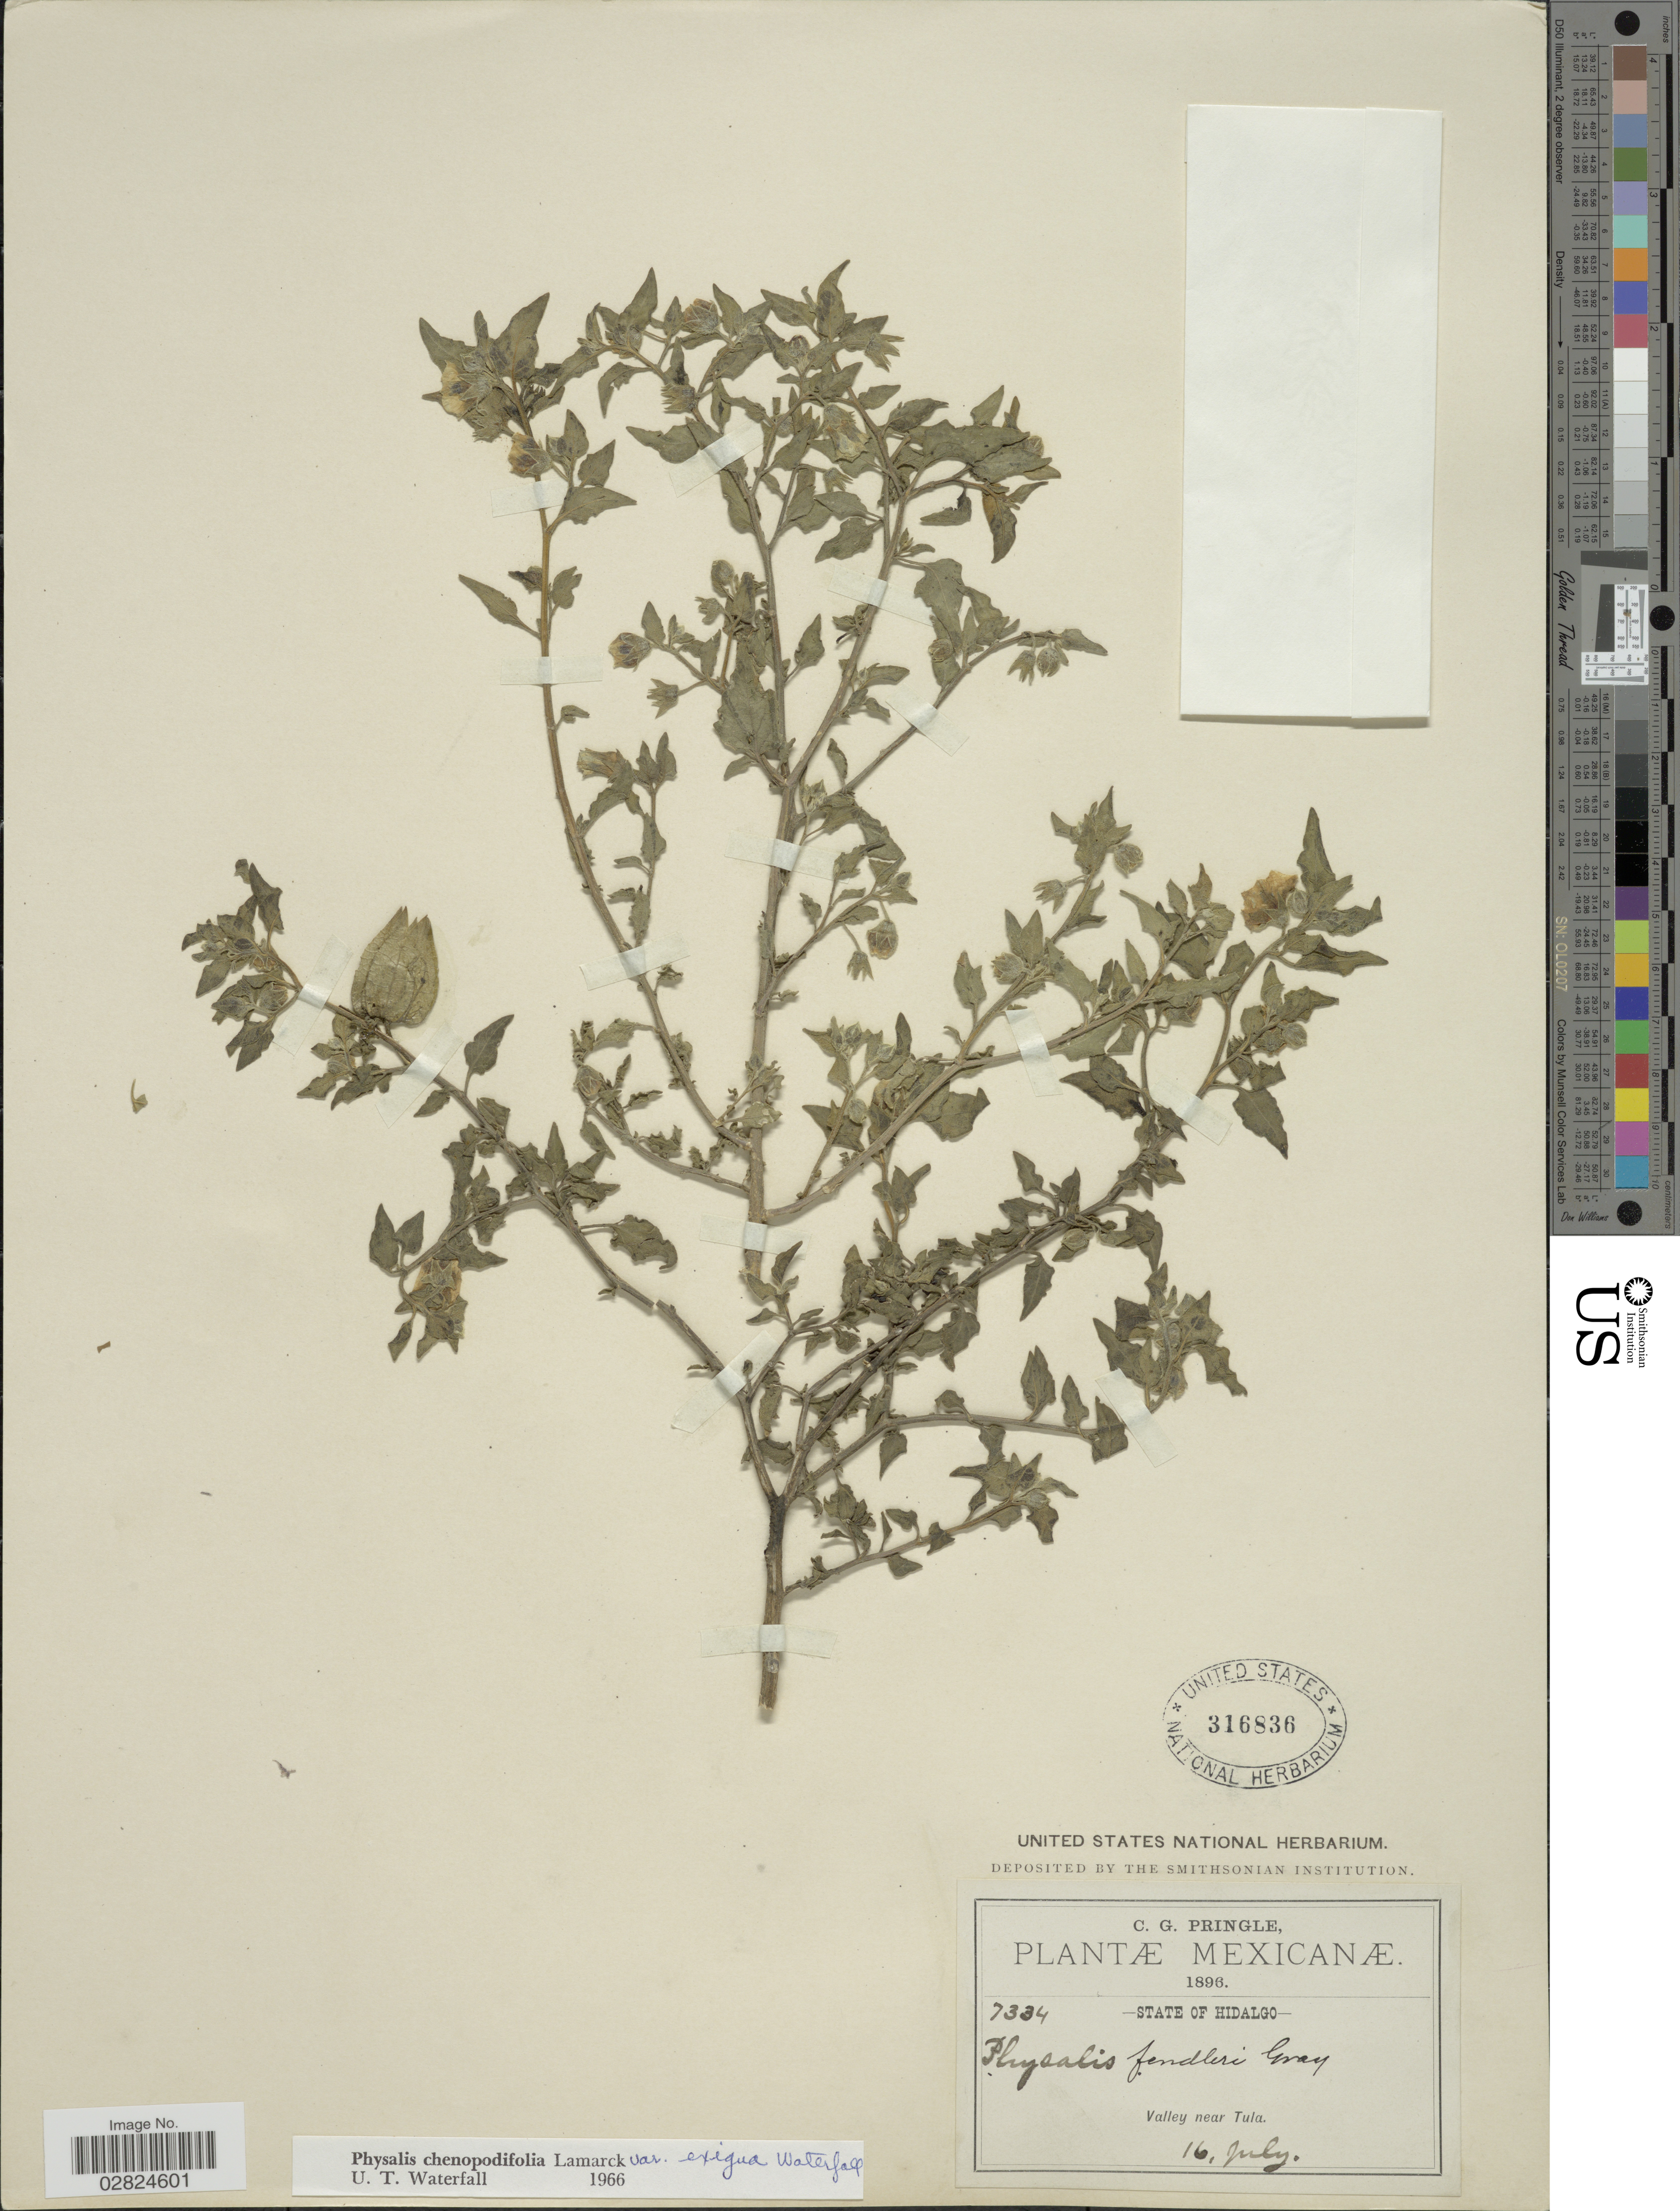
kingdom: Plantae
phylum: Tracheophyta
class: Magnoliopsida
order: Solanales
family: Solanaceae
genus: Physalis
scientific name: Physalis chenopodifolia var. exigua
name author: Waterf.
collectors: C. G. Pringle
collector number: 7334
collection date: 1896-07-16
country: Mexico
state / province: Hidalgo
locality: Valley near Tula.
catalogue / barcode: US 316836